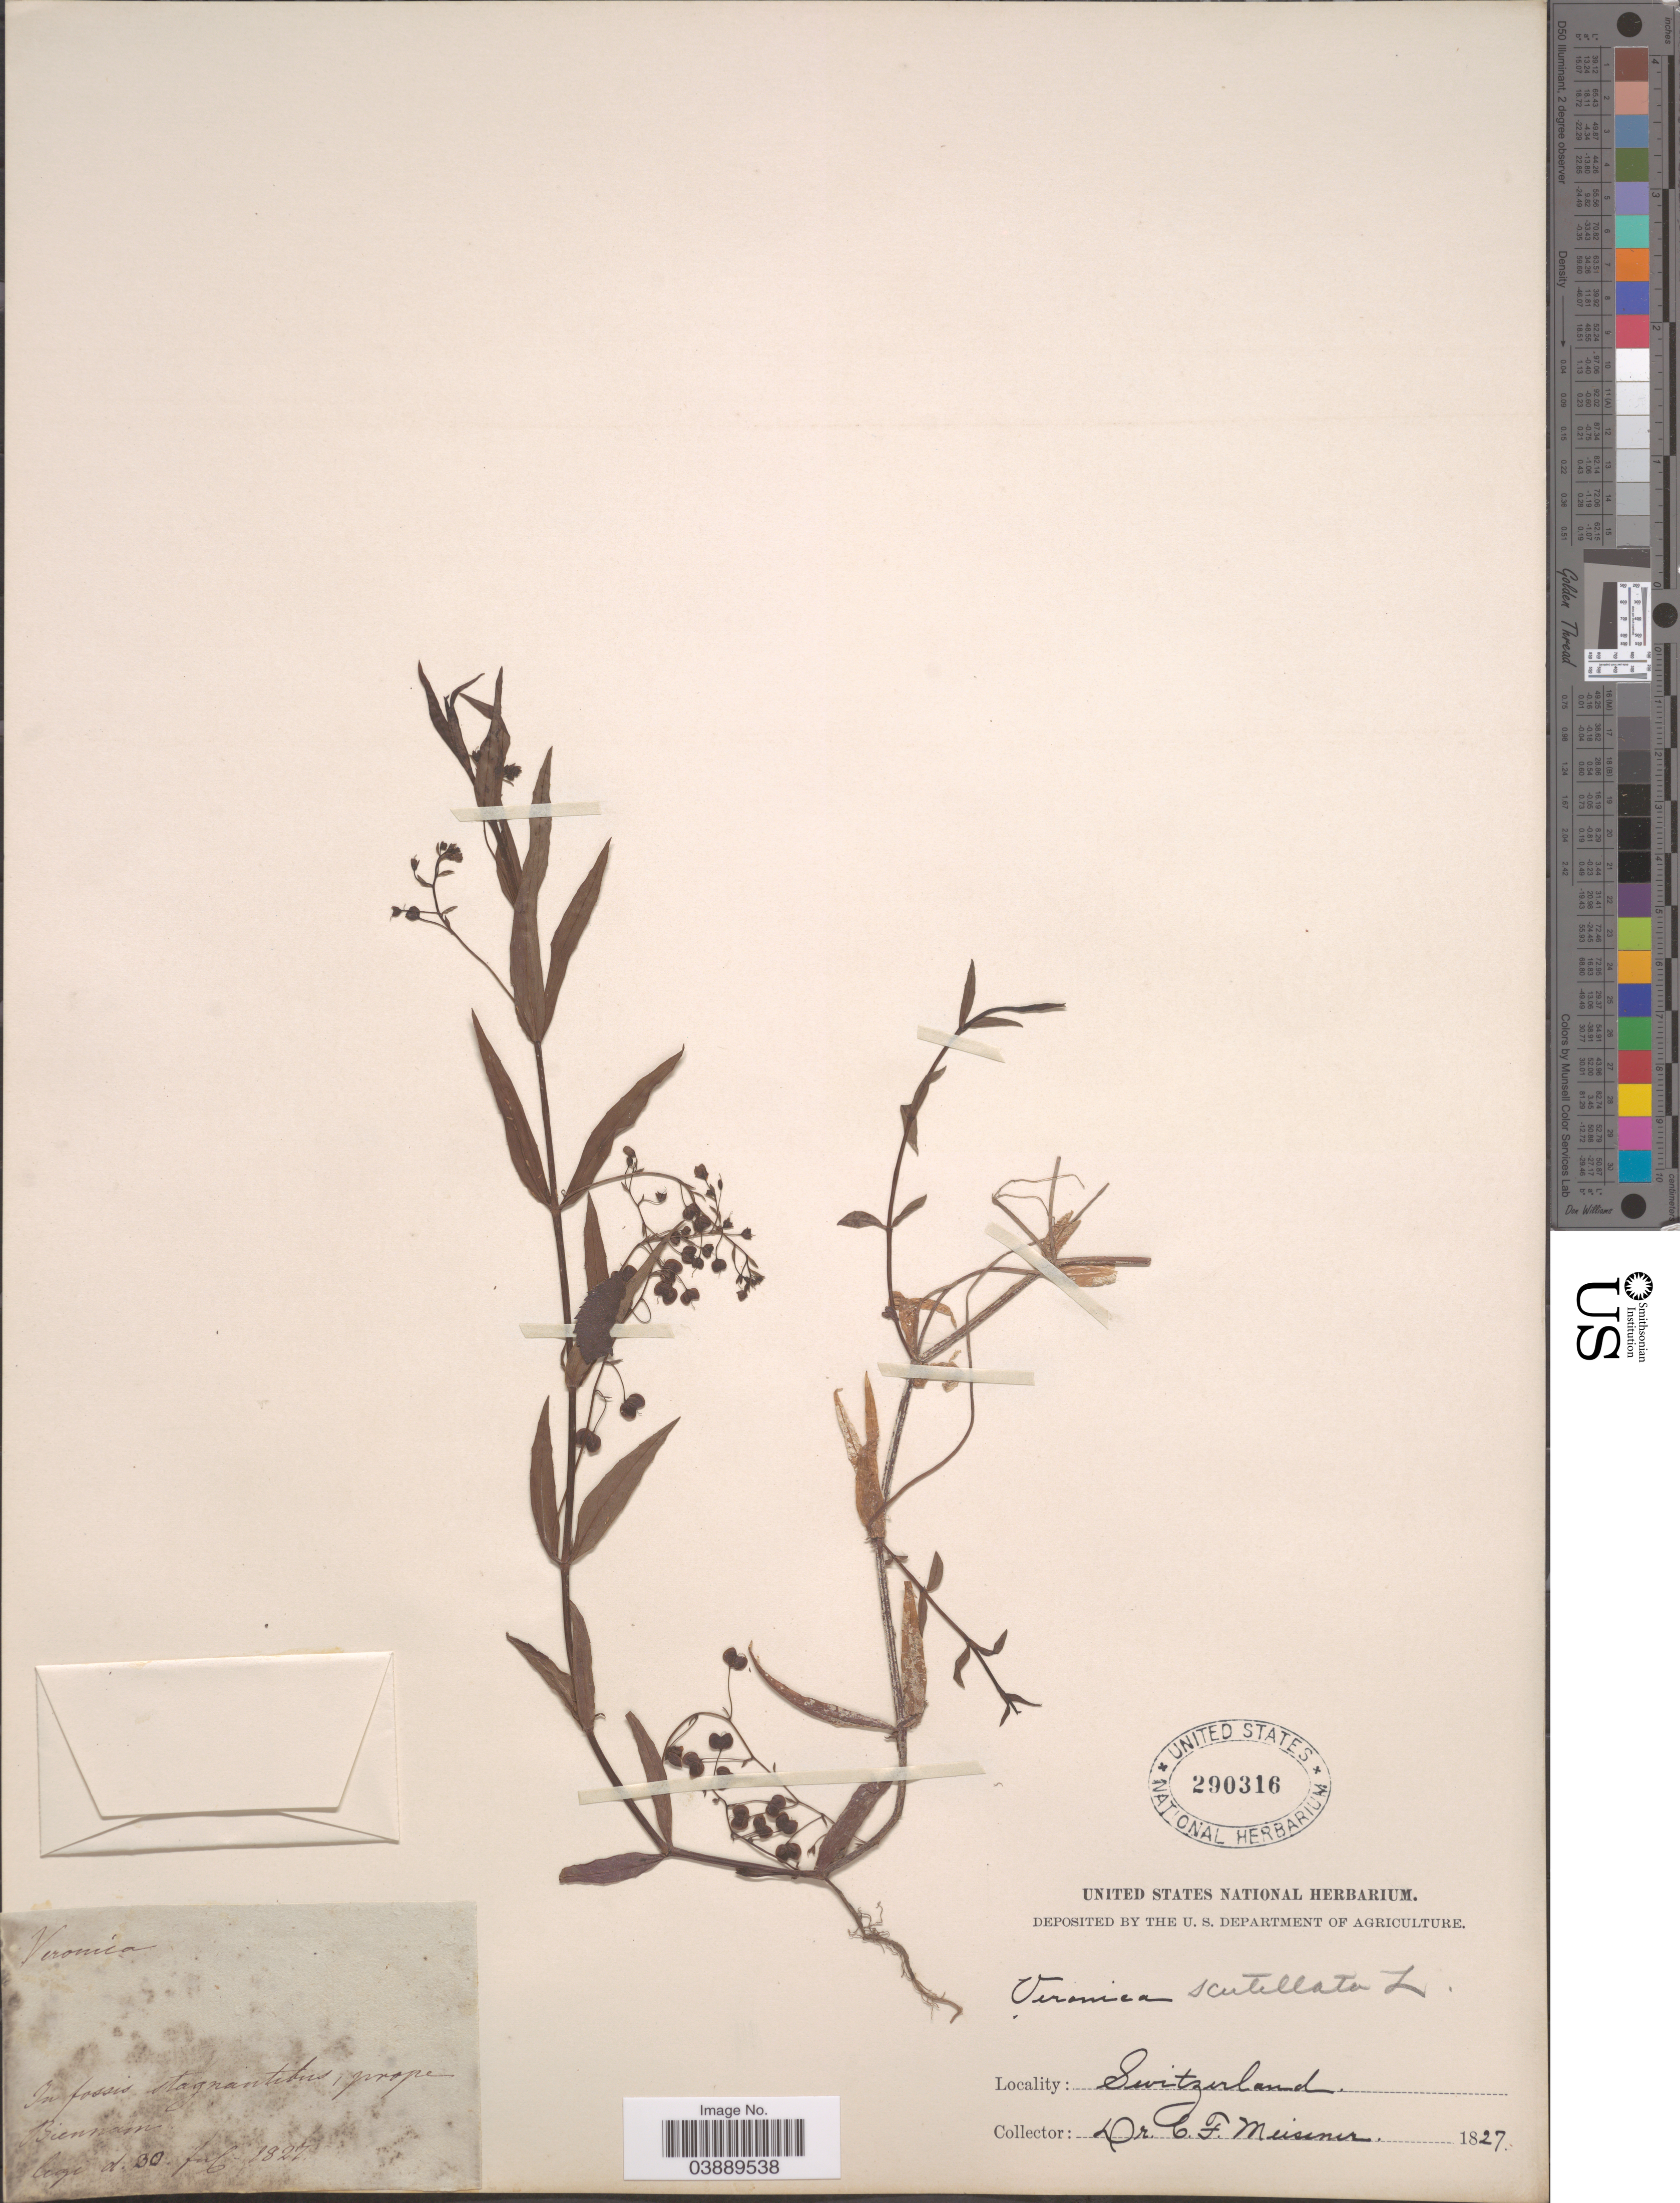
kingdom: Plantae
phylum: Tracheophyta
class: Magnoliopsida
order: Lamiales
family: Plantaginaceae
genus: Veronica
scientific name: Veronica scutellata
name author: L.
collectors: C. F. W. Meissner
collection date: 1827-07-30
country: Switzerland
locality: In fossis stagnantibus, prope Biennam.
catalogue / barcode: US 290316